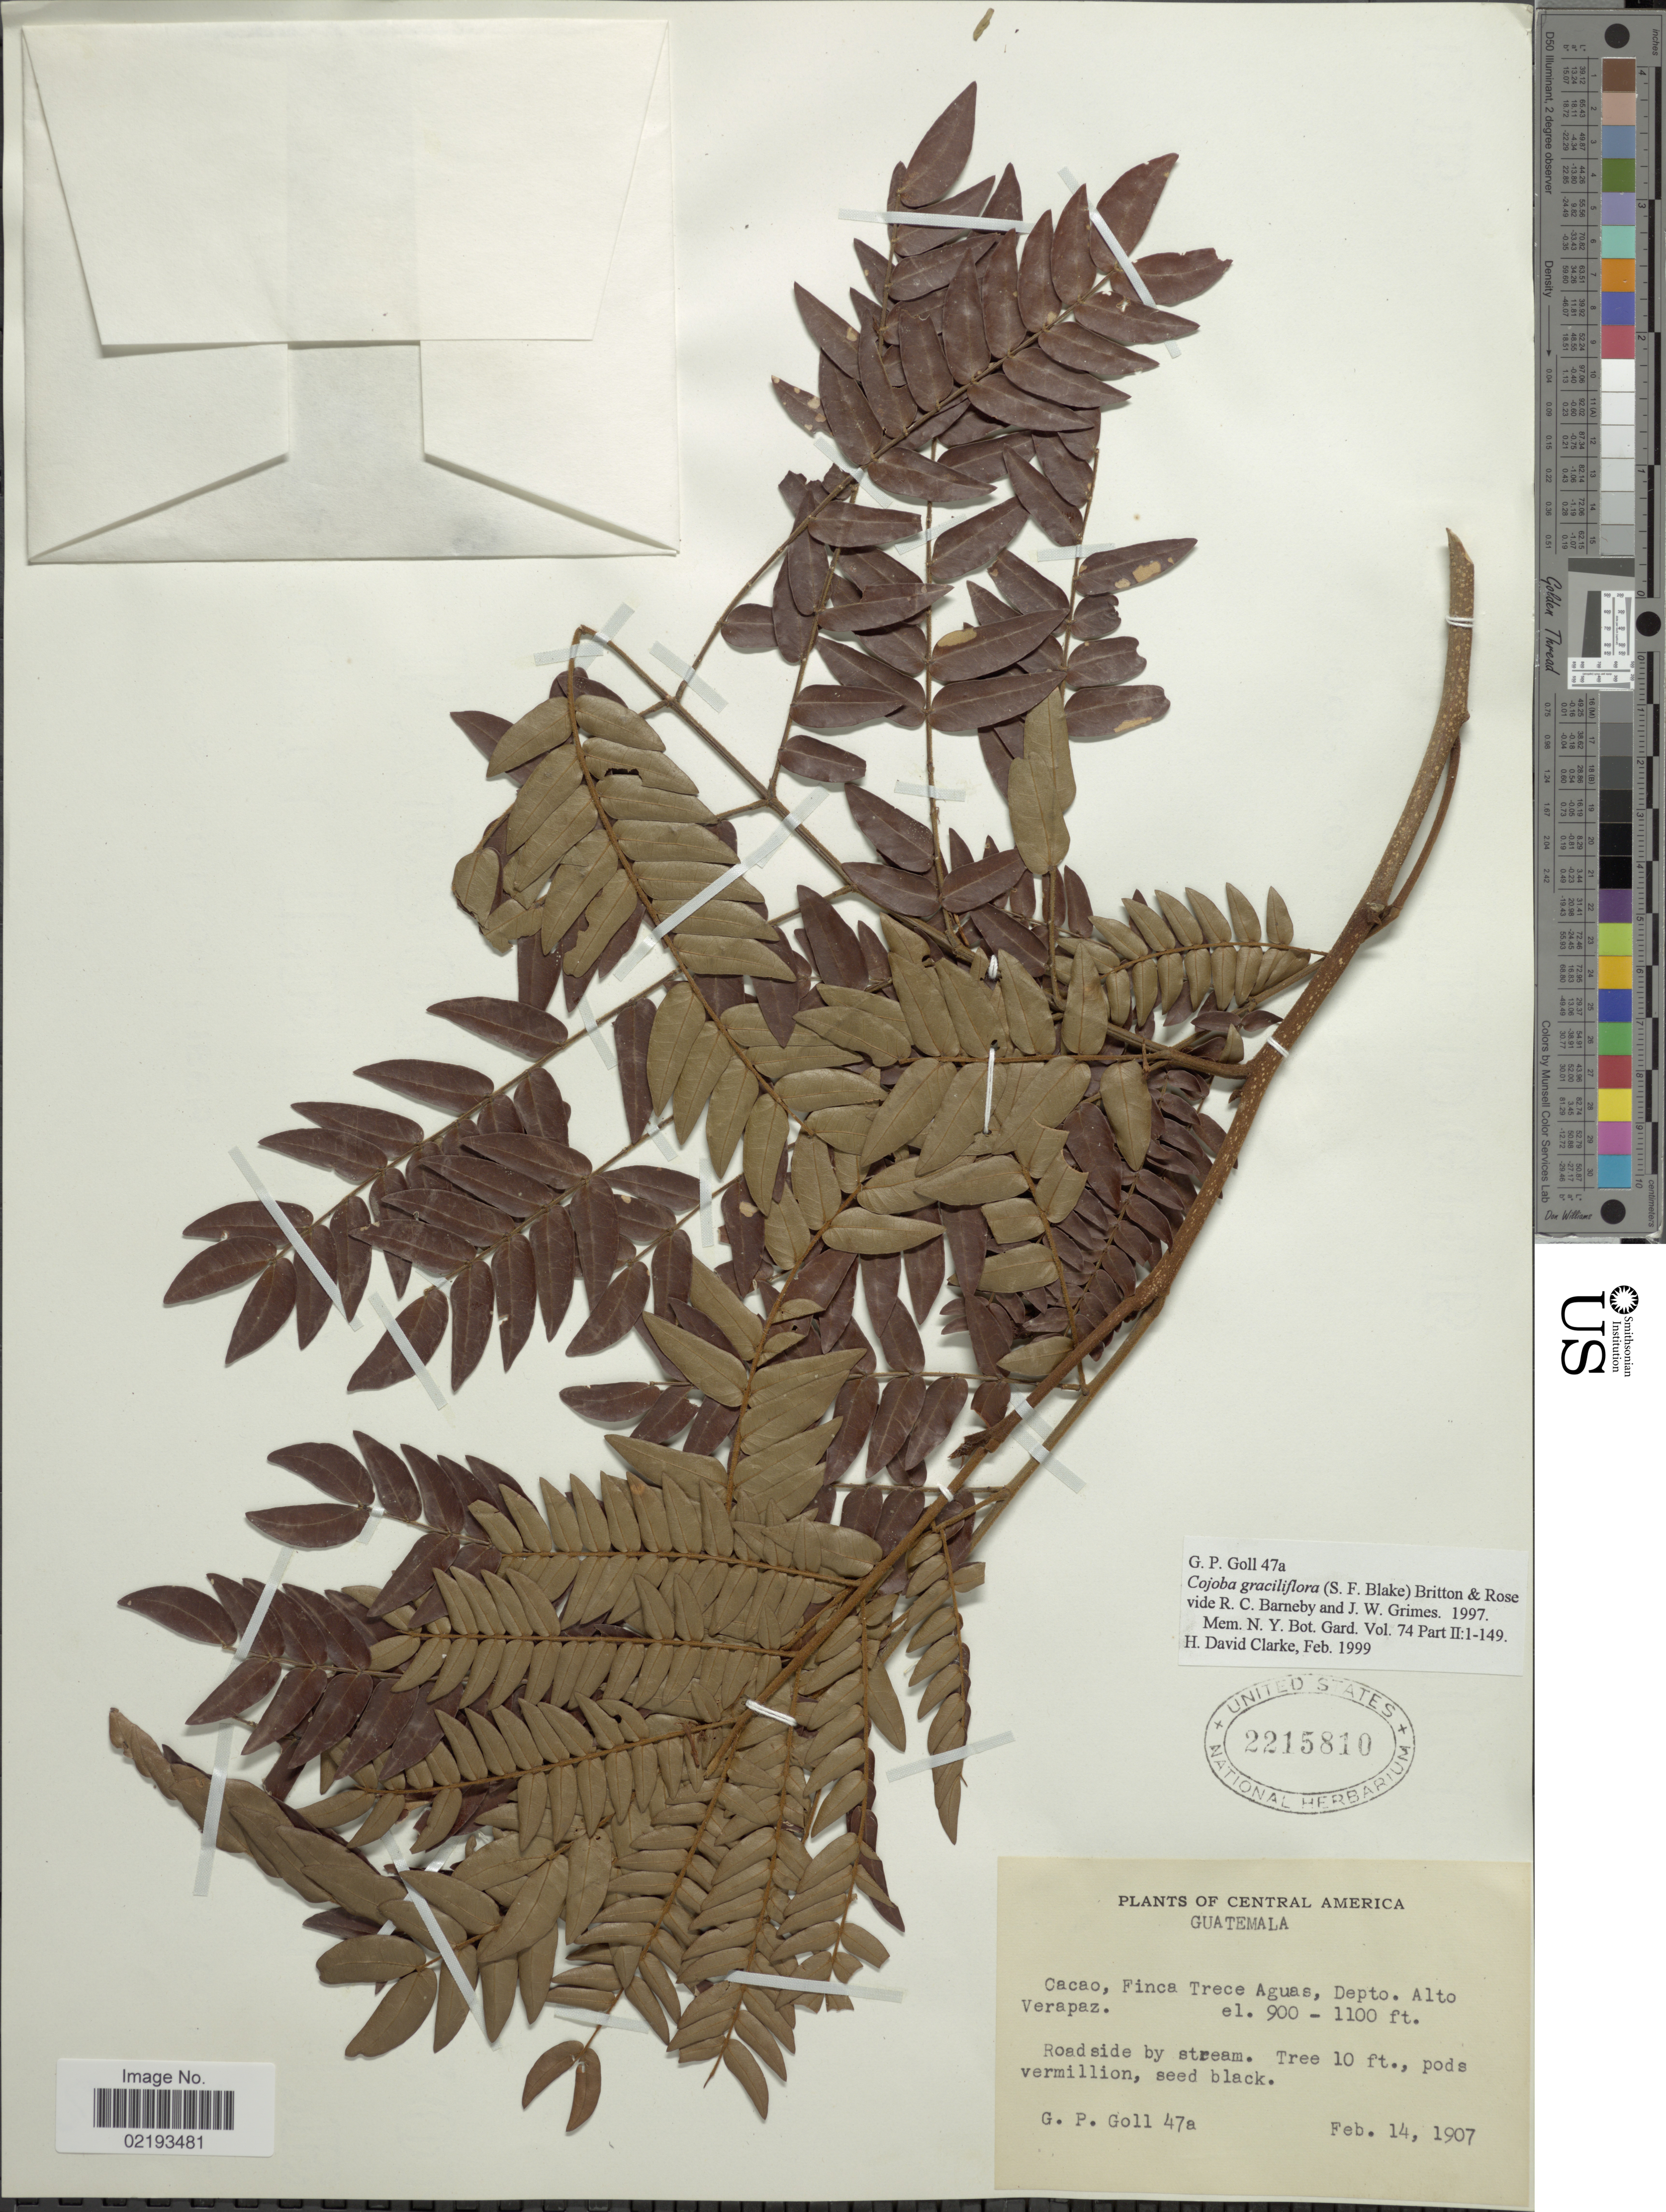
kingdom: Plantae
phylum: Tracheophyta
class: Magnoliopsida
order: Fabales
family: Fabaceae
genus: Cojoba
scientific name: Cojoba graciliflora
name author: (S.F. Blake) Britton & Rose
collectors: G. P. Goll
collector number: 47a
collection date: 1907-02-14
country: Guatemala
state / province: Alta Verapaz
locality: Cacao, Finca Trece Aguas, Depto Alto Verapaz. Roadside by stream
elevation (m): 274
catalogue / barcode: US 2215810